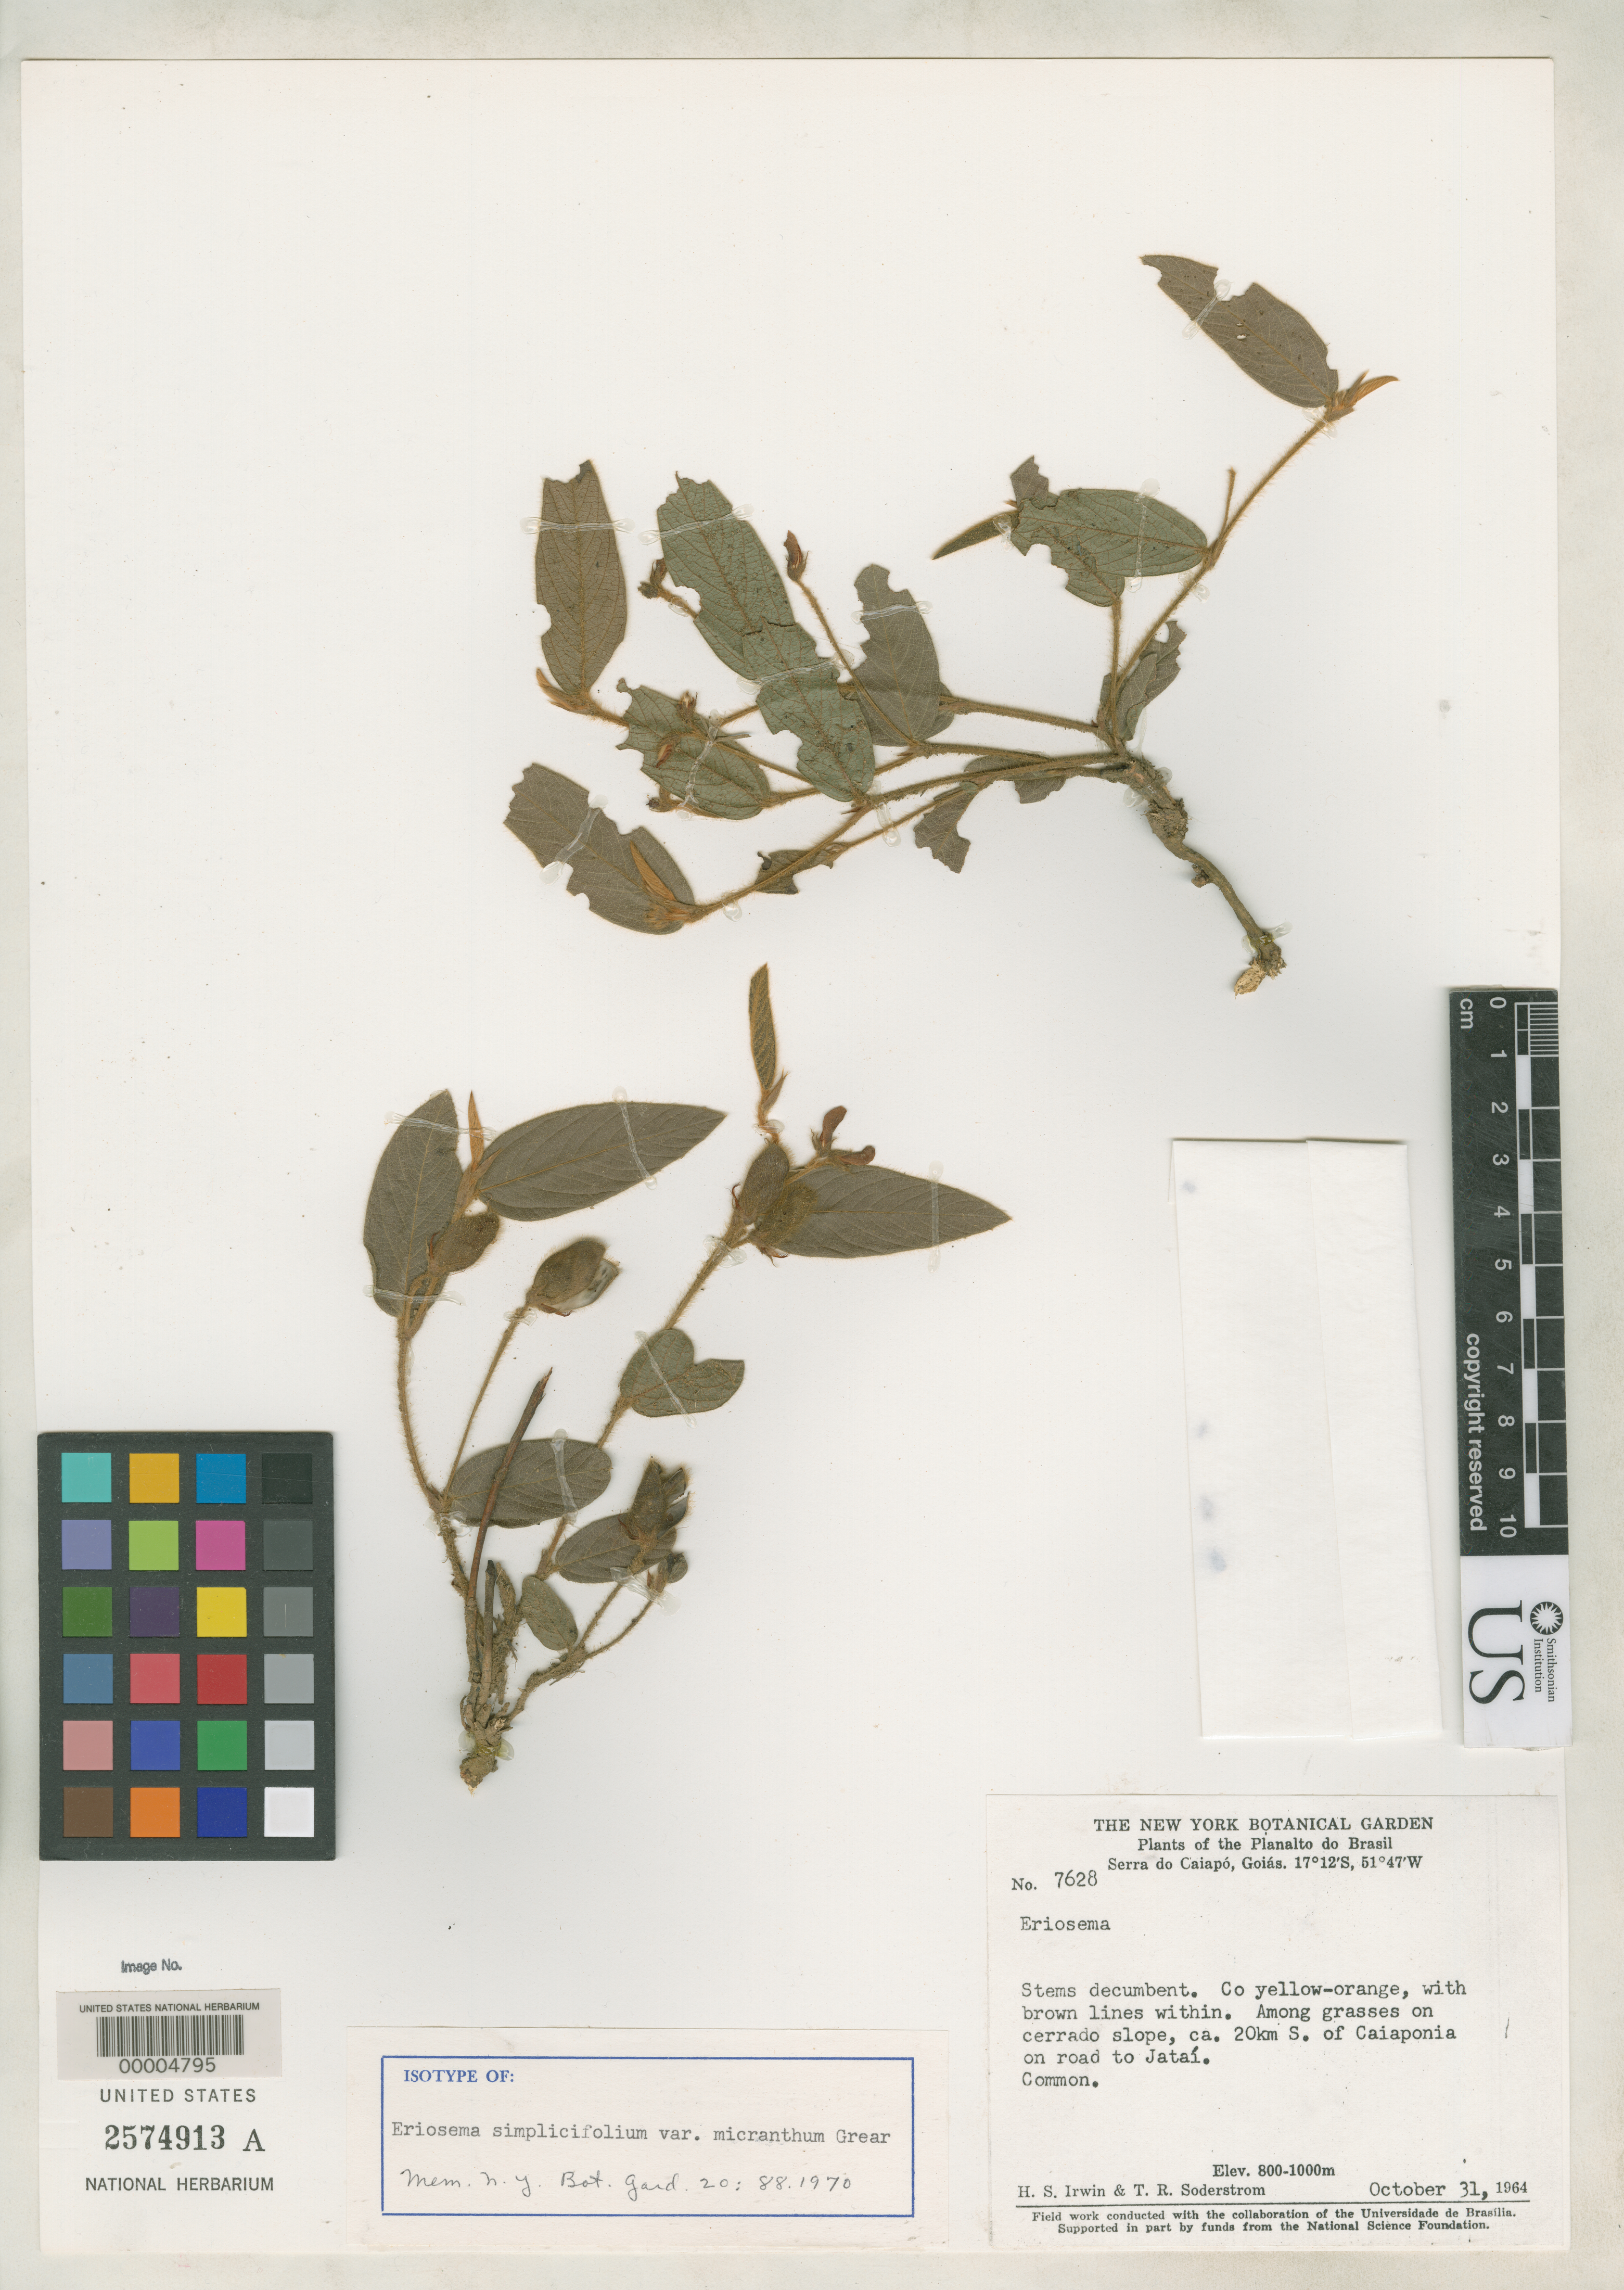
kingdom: Plantae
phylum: Tracheophyta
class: Magnoliopsida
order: Fabales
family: Fabaceae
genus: Eriosema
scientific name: Eriosema simplicifolium var. micranthum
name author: Grear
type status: Isotype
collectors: H. Irwin & T. R. Soderstrom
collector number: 7628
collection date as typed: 31 Oct 1964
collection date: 1964-10-31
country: Brazil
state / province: Goiás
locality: South of Caiaponia on road to Jatai.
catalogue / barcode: US 2574913A